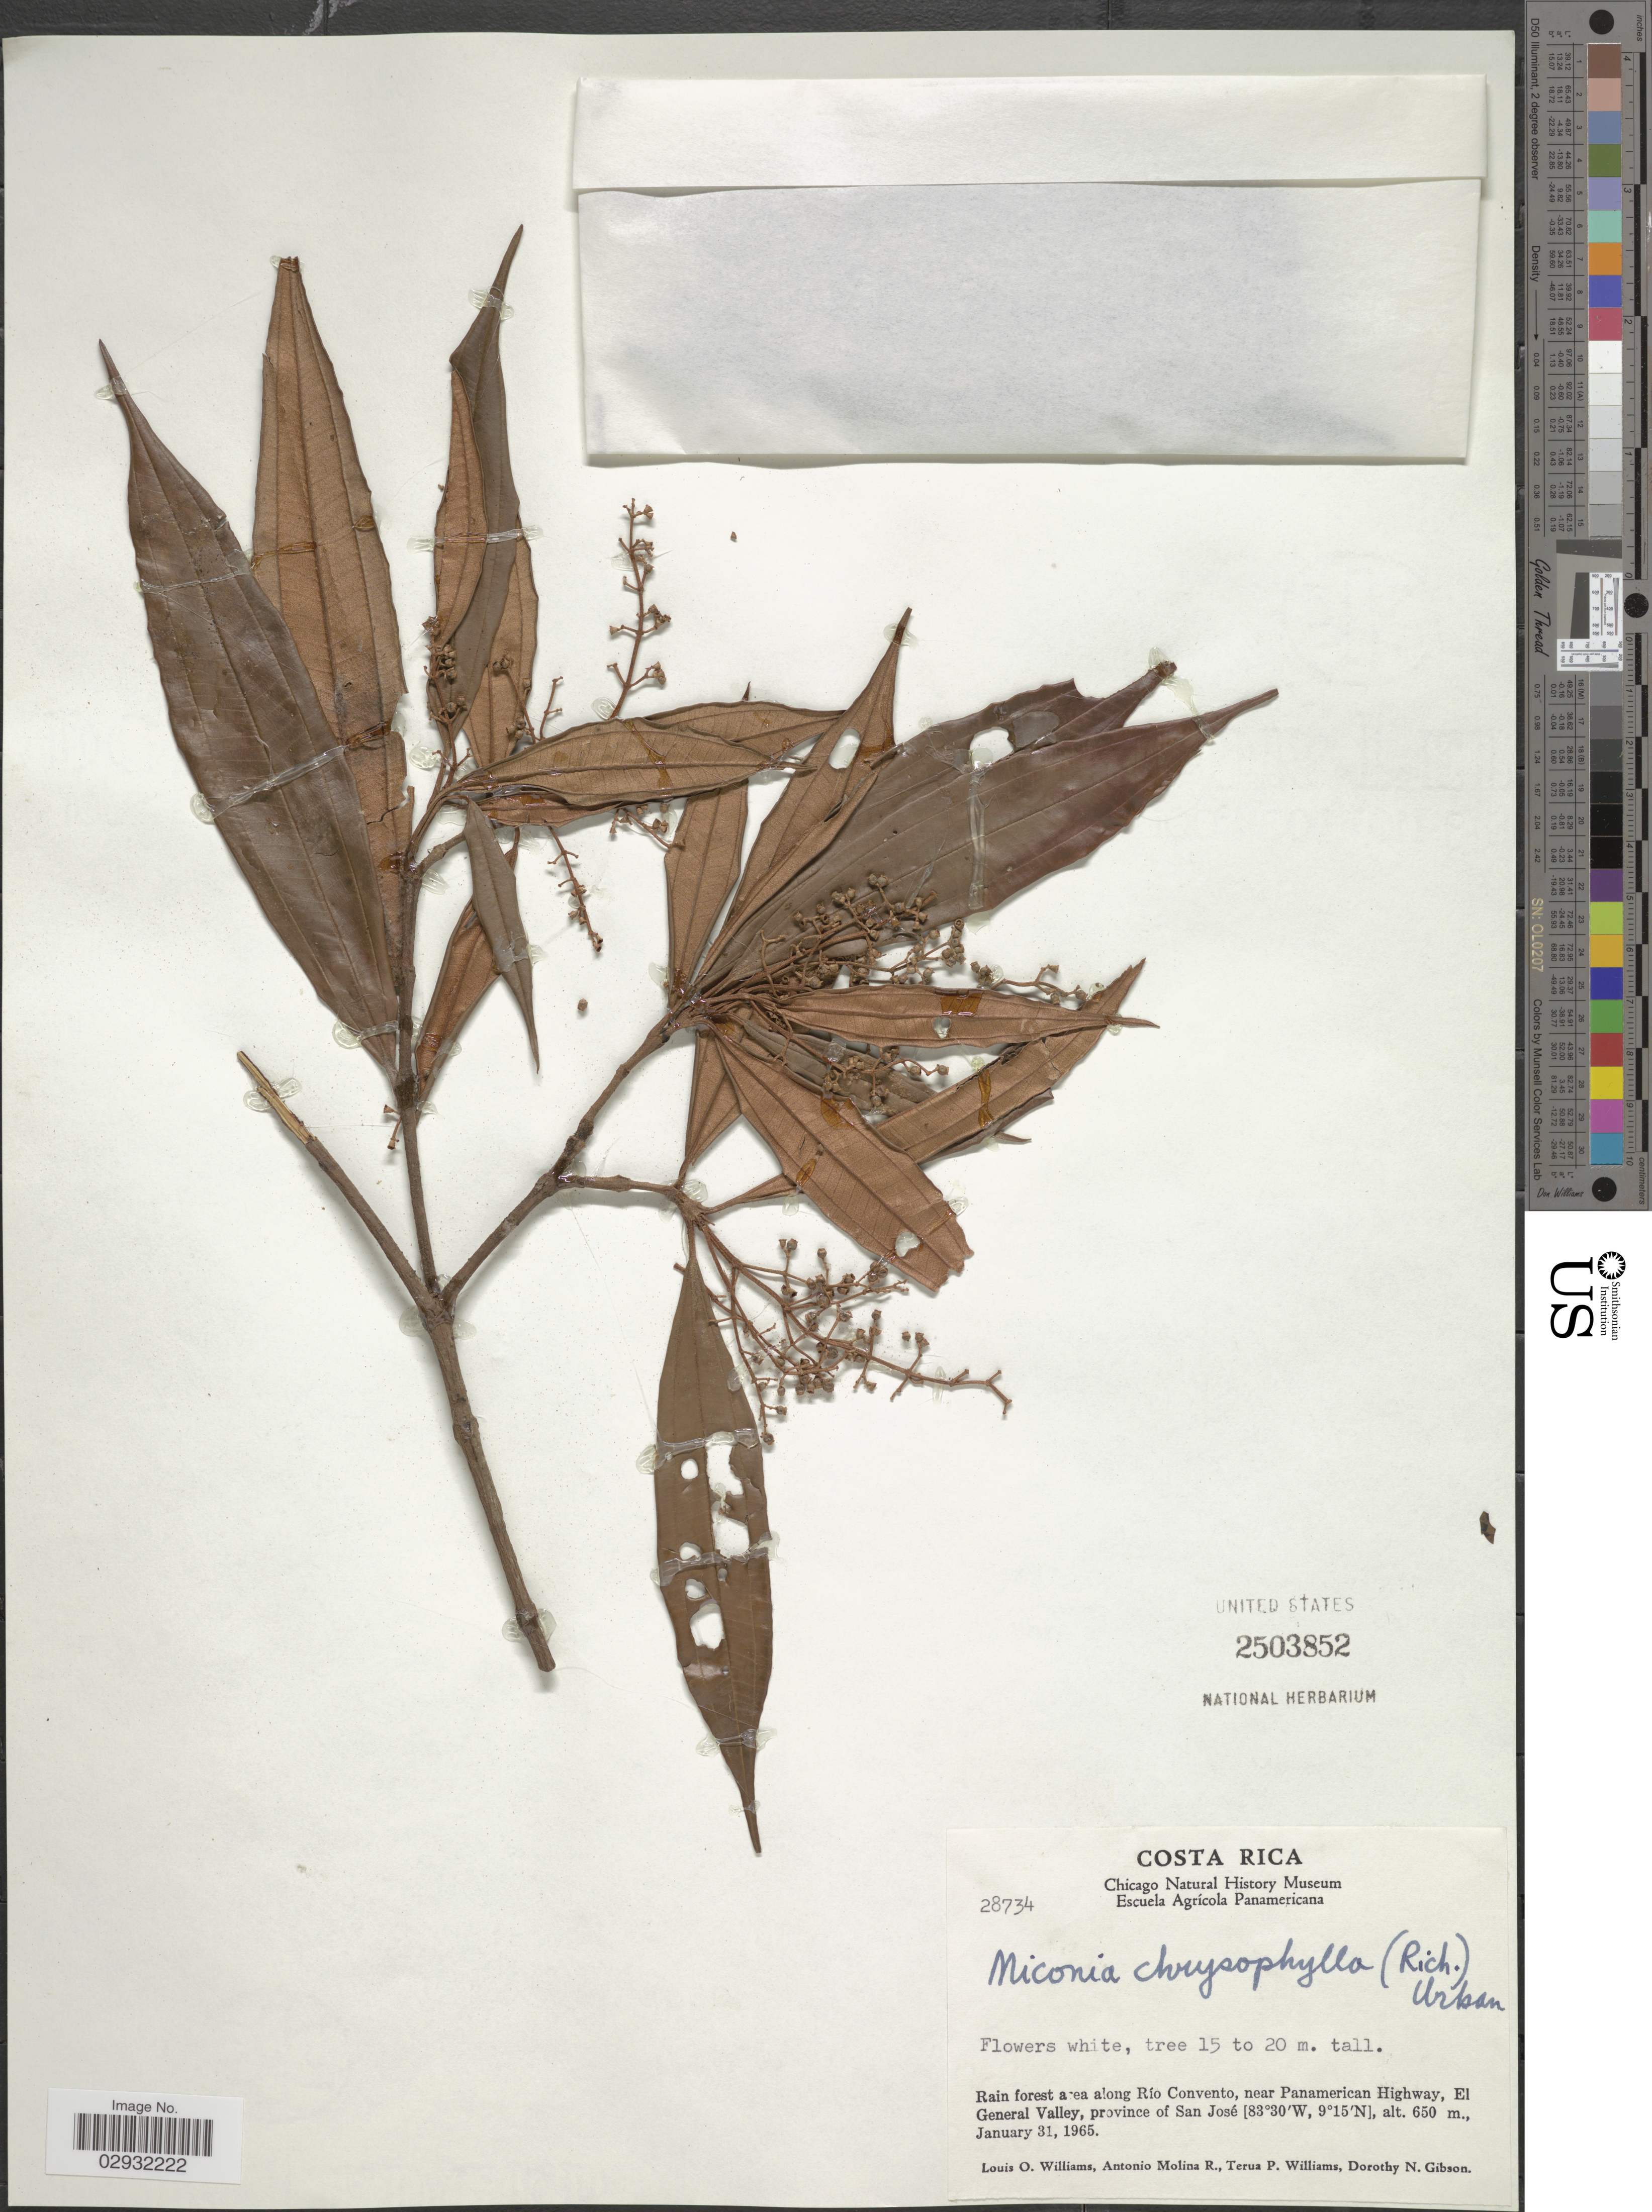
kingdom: Plantae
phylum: Tracheophyta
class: Magnoliopsida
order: Myrtales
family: Melastomataceae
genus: Miconia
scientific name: Miconia chrysophylla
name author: (Rich.) Urb.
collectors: L. O. Williams, A. Molina R., T. Williams & D. N. Gibson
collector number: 28734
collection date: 1965-01-31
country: Costa Rica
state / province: San José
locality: Rain forest area along Río Convento, near Panamerican Highway, El General Valley, province of San José.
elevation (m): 650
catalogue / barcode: US 2503852